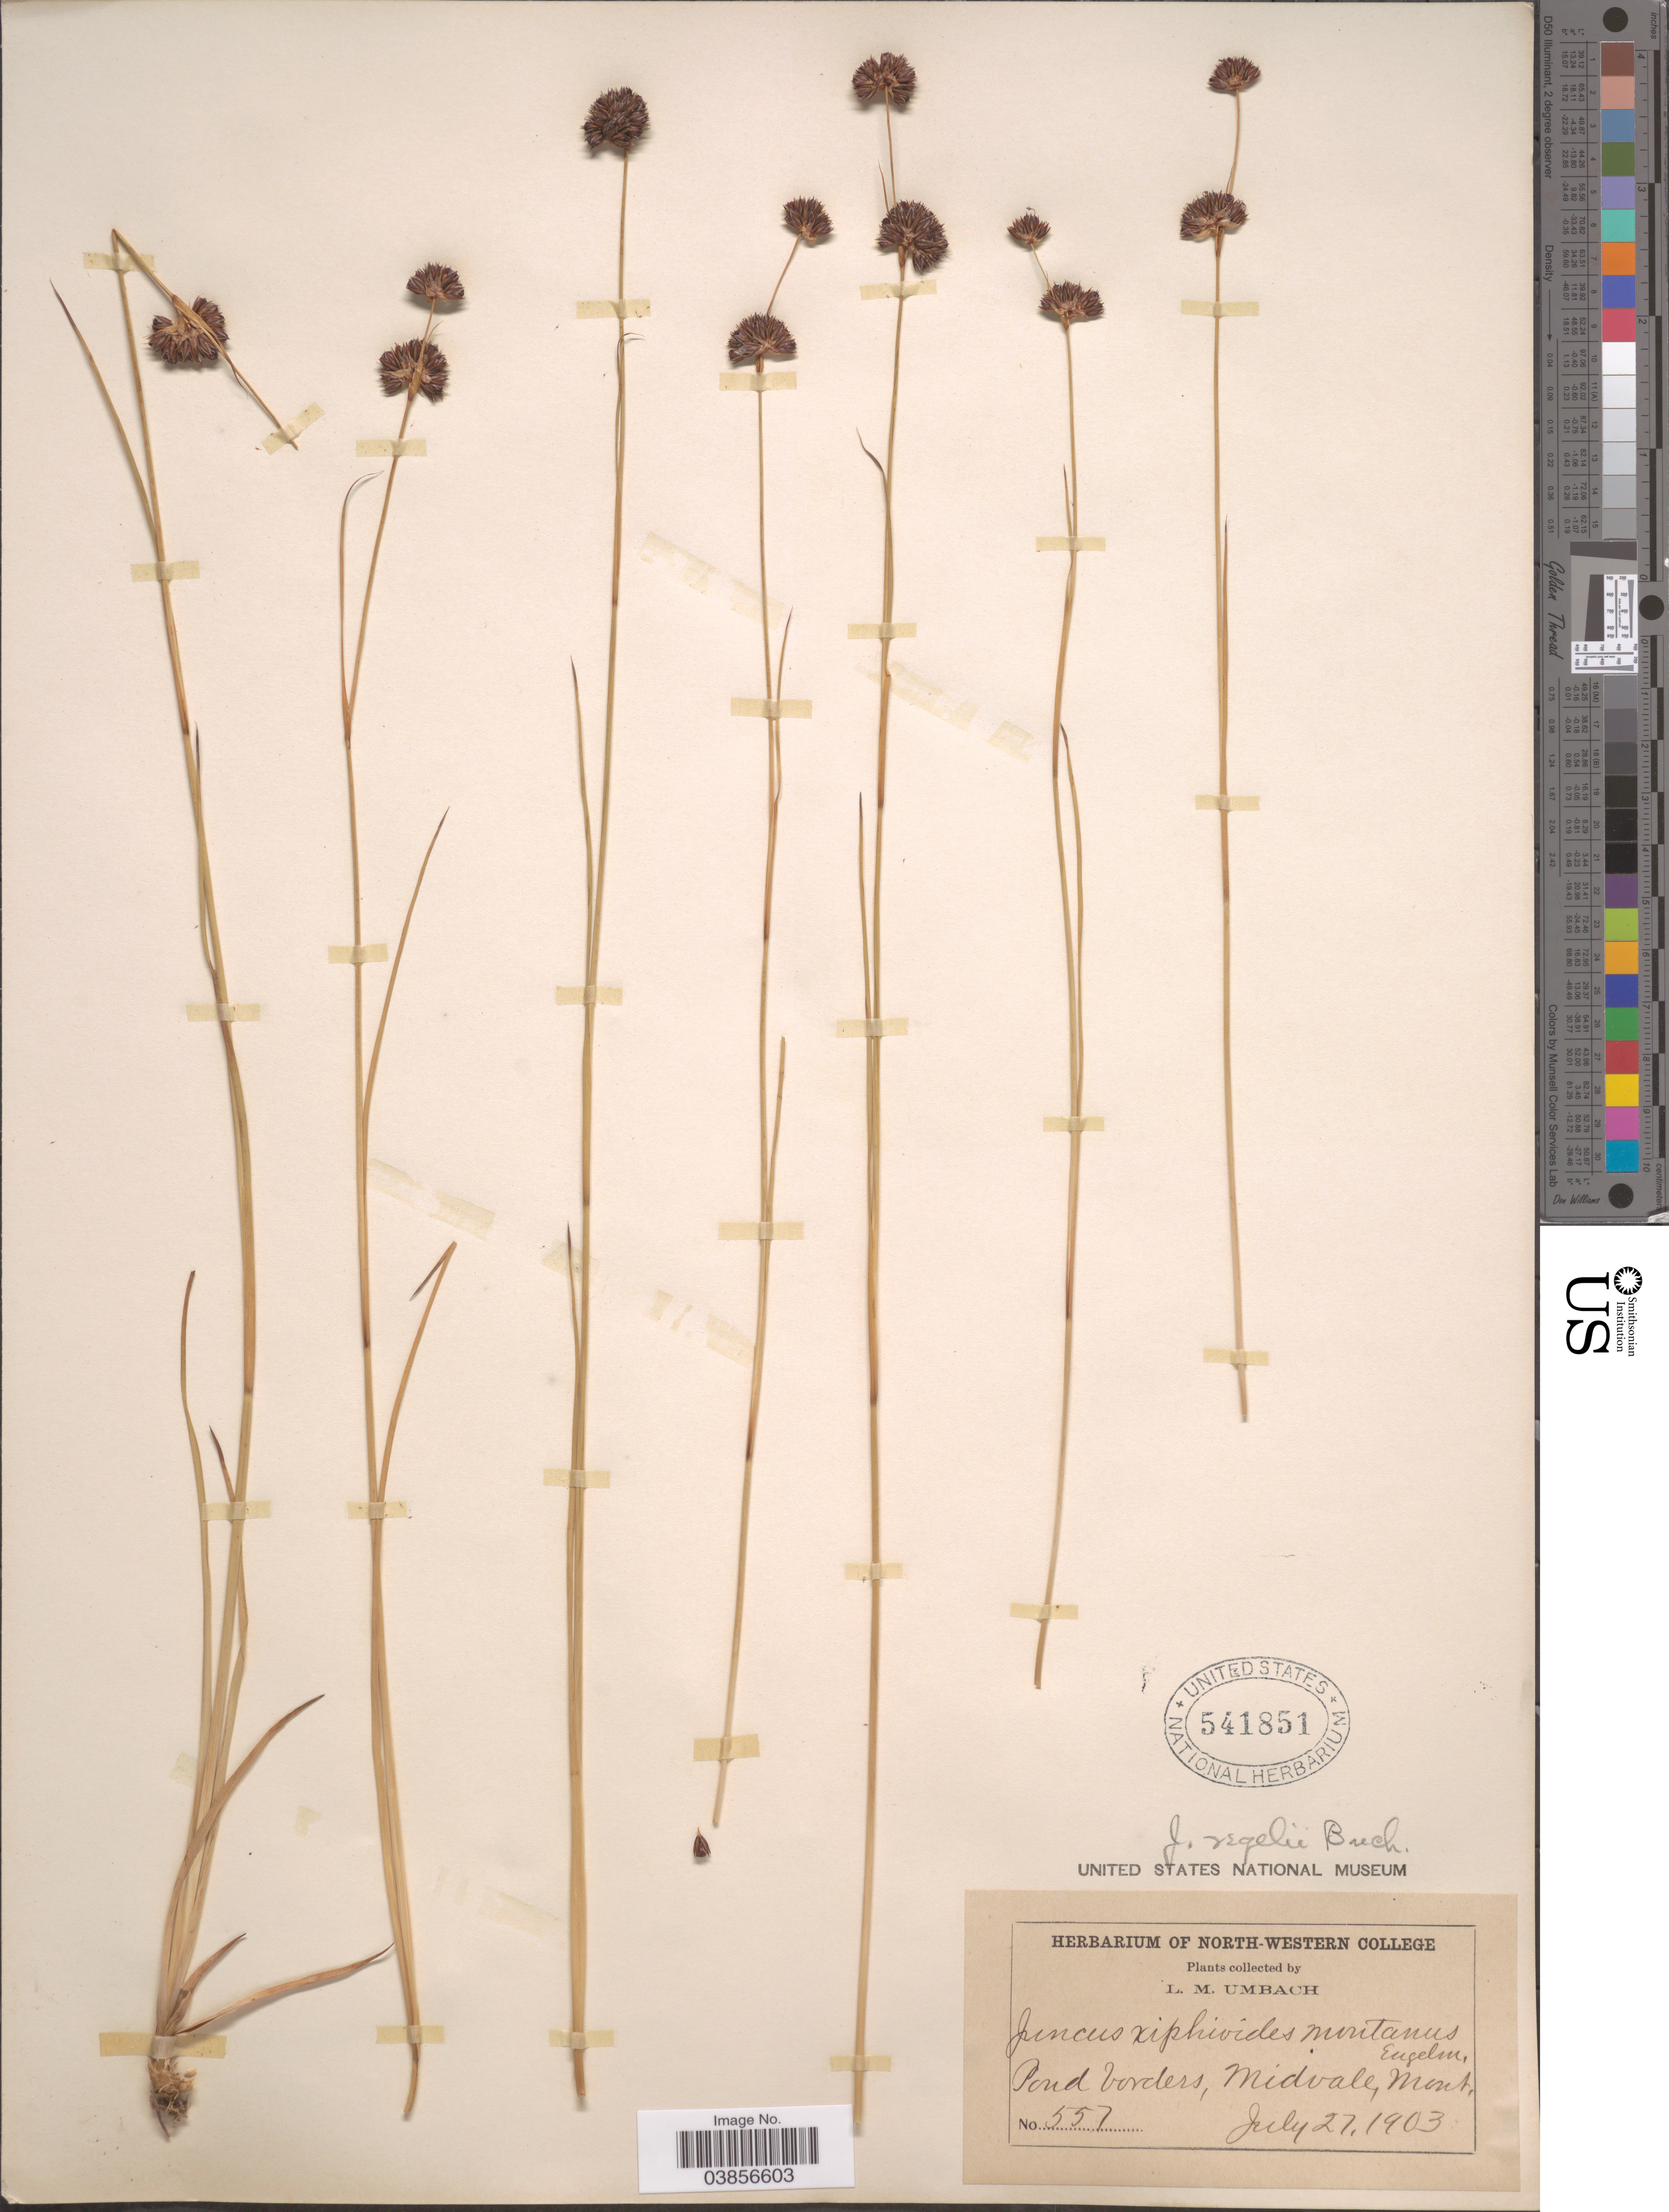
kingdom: Plantae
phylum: Tracheophyta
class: Liliopsida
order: Poales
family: Juncaceae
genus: Juncus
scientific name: Juncus regelii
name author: Buchenau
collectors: L. M. Umbach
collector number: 557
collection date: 1903-07-27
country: United States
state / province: Montana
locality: Pond borders, Midvale.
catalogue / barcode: US 541851